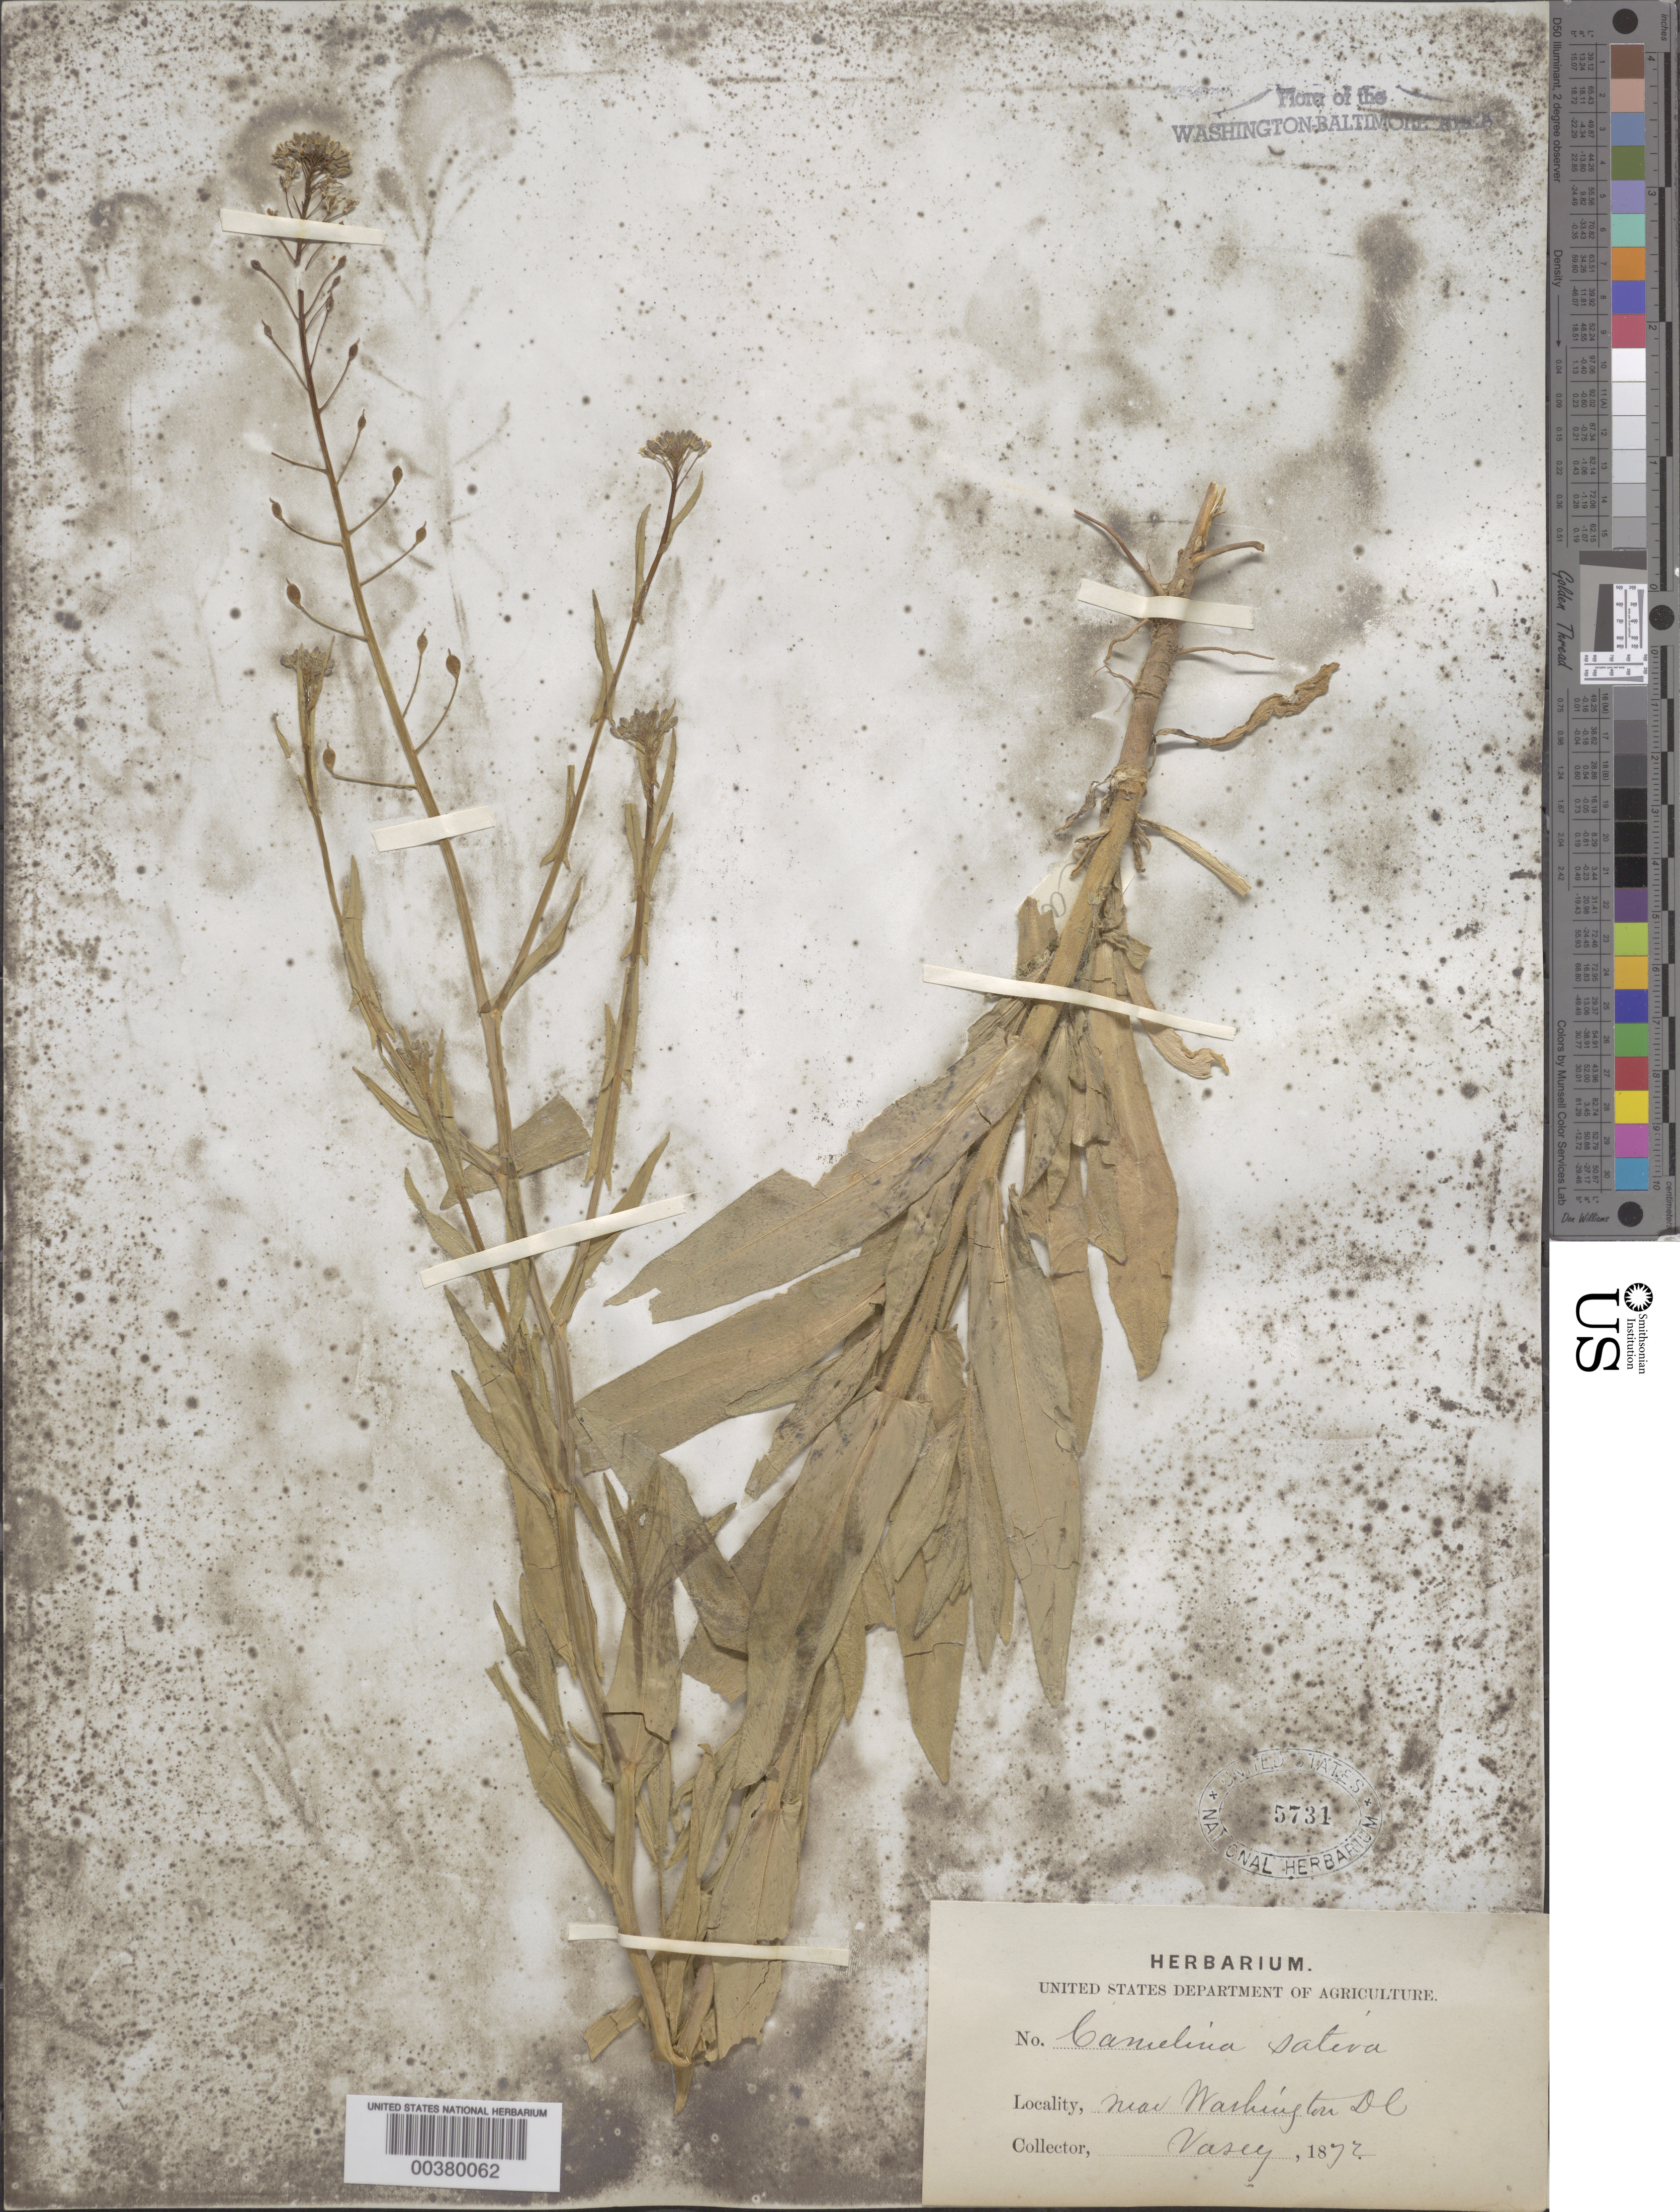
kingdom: Plantae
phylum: Tracheophyta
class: Magnoliopsida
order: Brassicales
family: Brassicaceae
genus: Camelina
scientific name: Camelina microcarpa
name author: DC.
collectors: G. Vasey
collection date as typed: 1872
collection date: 1872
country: United States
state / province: District of Columbia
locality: DC vicinity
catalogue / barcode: US 5731